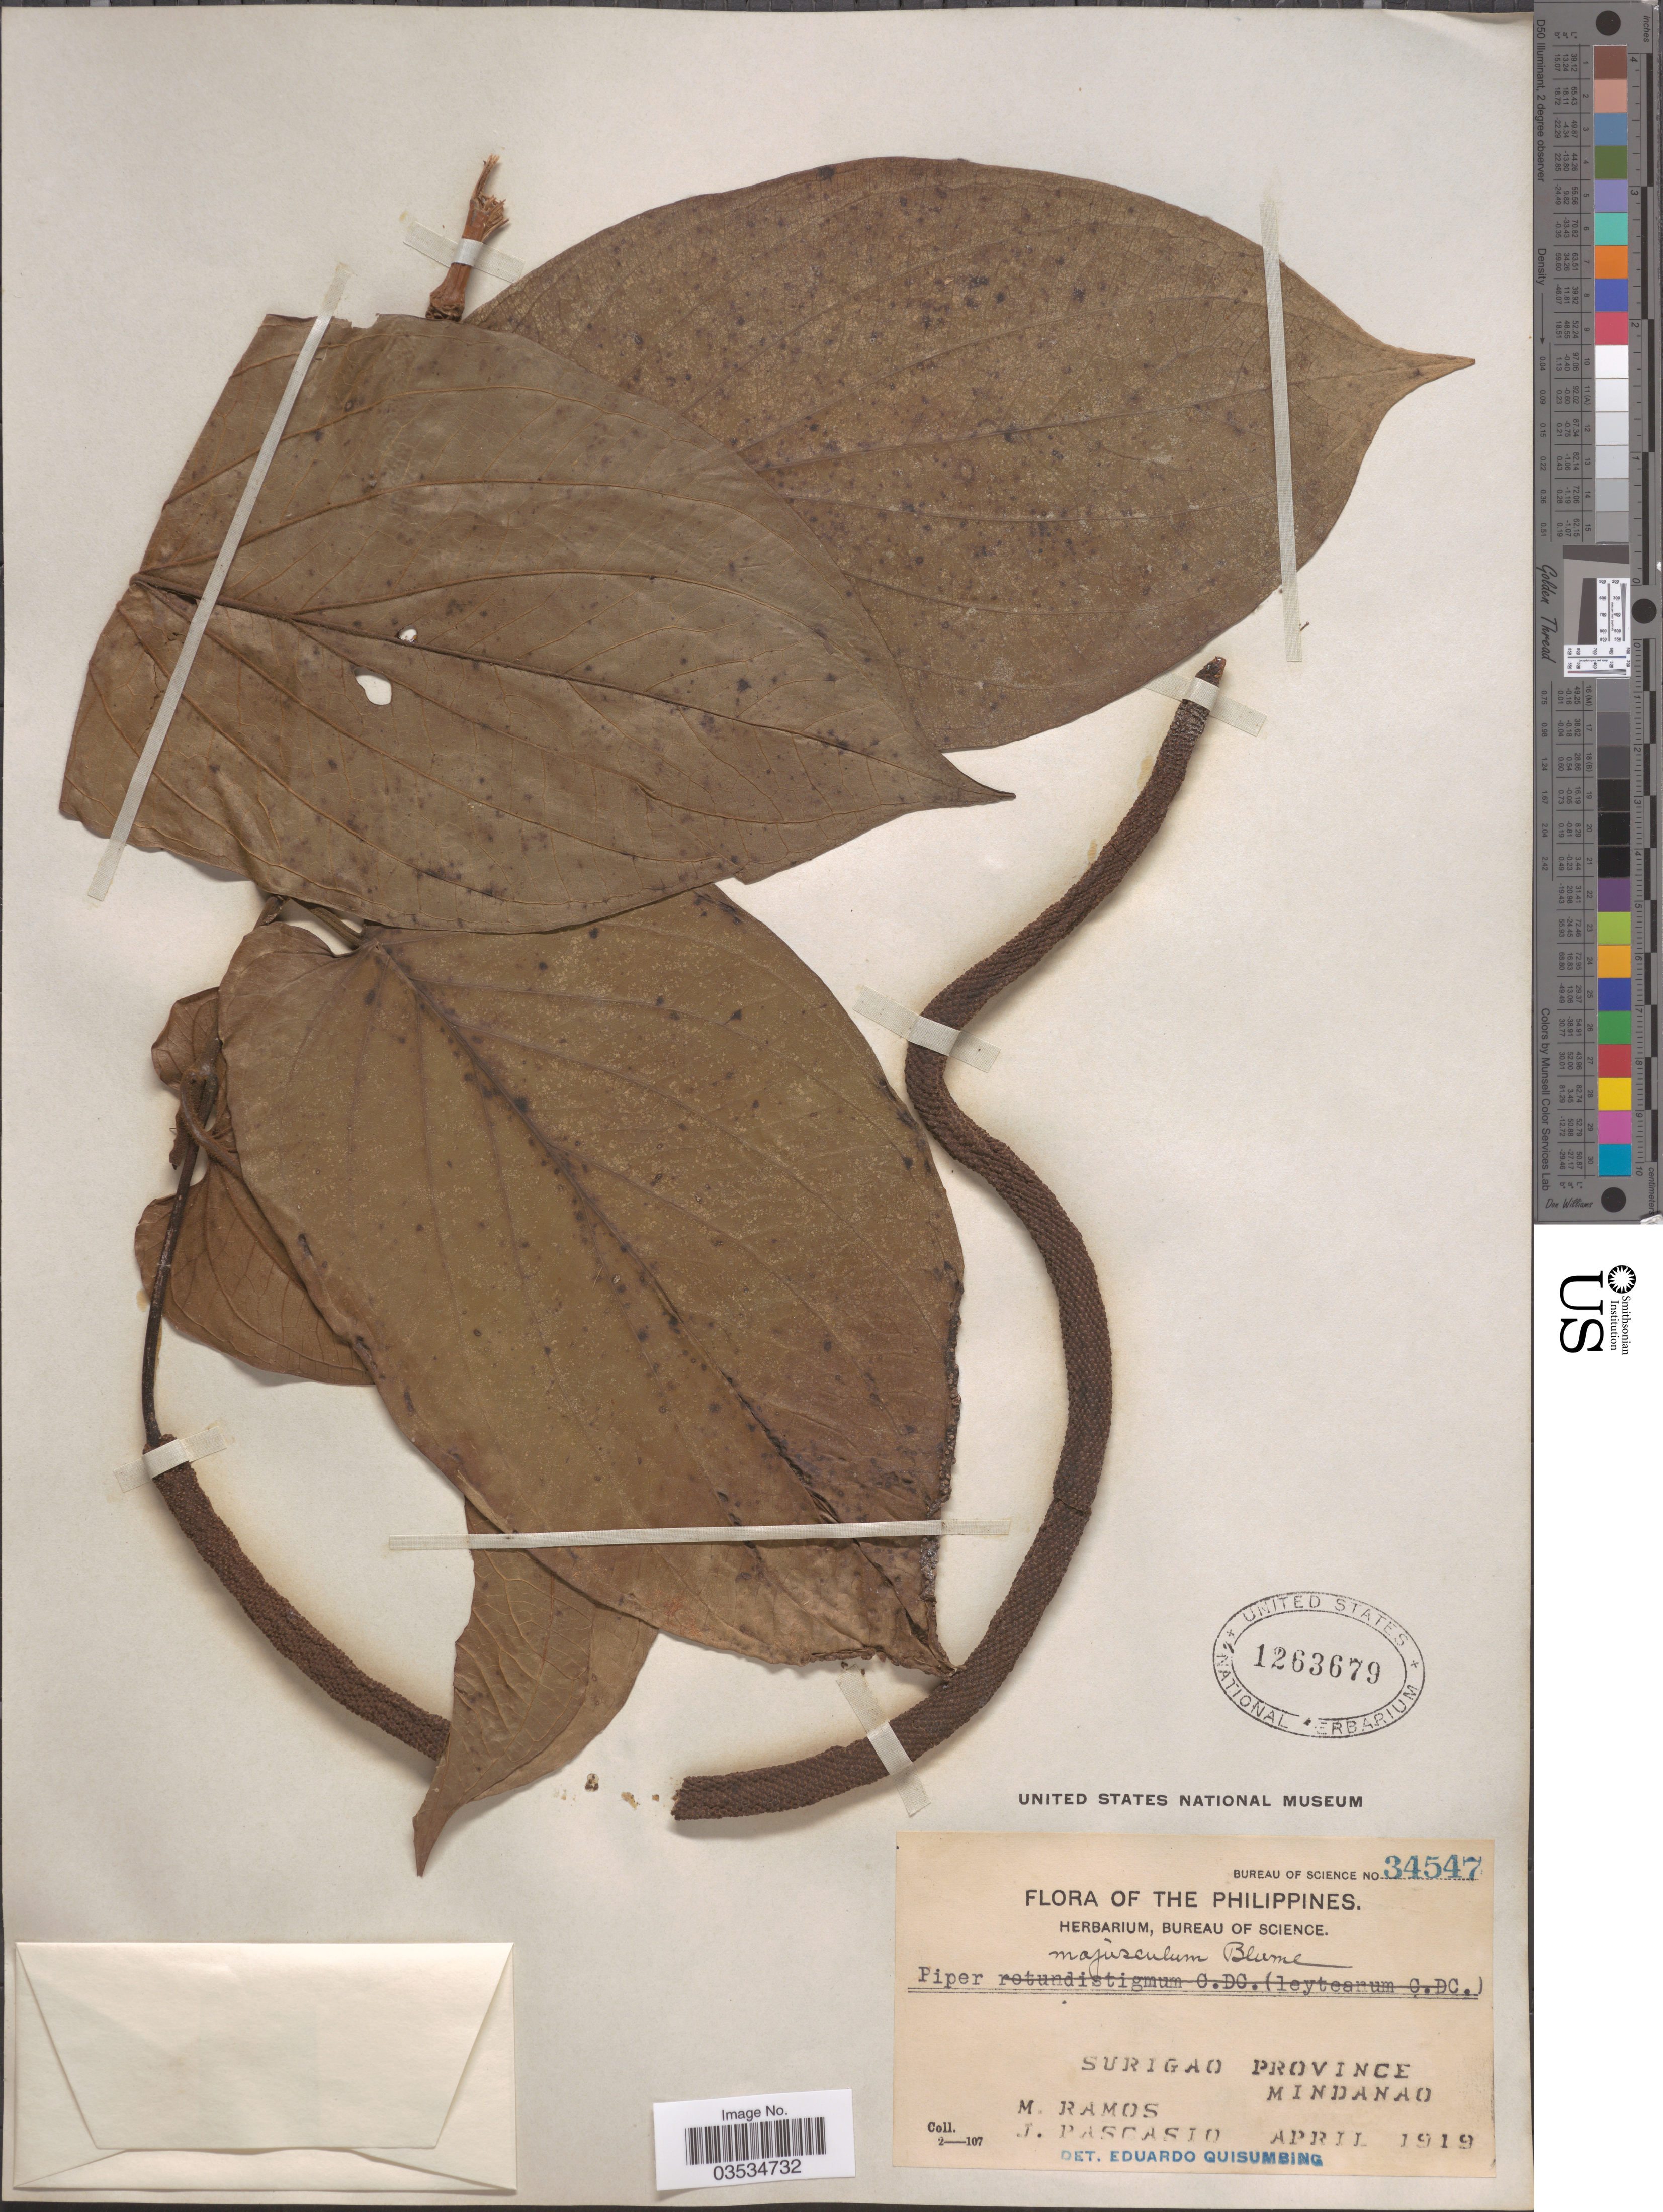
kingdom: Plantae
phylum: Tracheophyta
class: Magnoliopsida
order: Piperales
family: Piperaceae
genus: Piper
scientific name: Piper majusculum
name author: Blume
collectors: M. Ramos & J. Pascasio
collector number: Bureau of Science 34547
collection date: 1919-04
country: Philippines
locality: Surigao Province. Mindanao.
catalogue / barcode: US 1263679